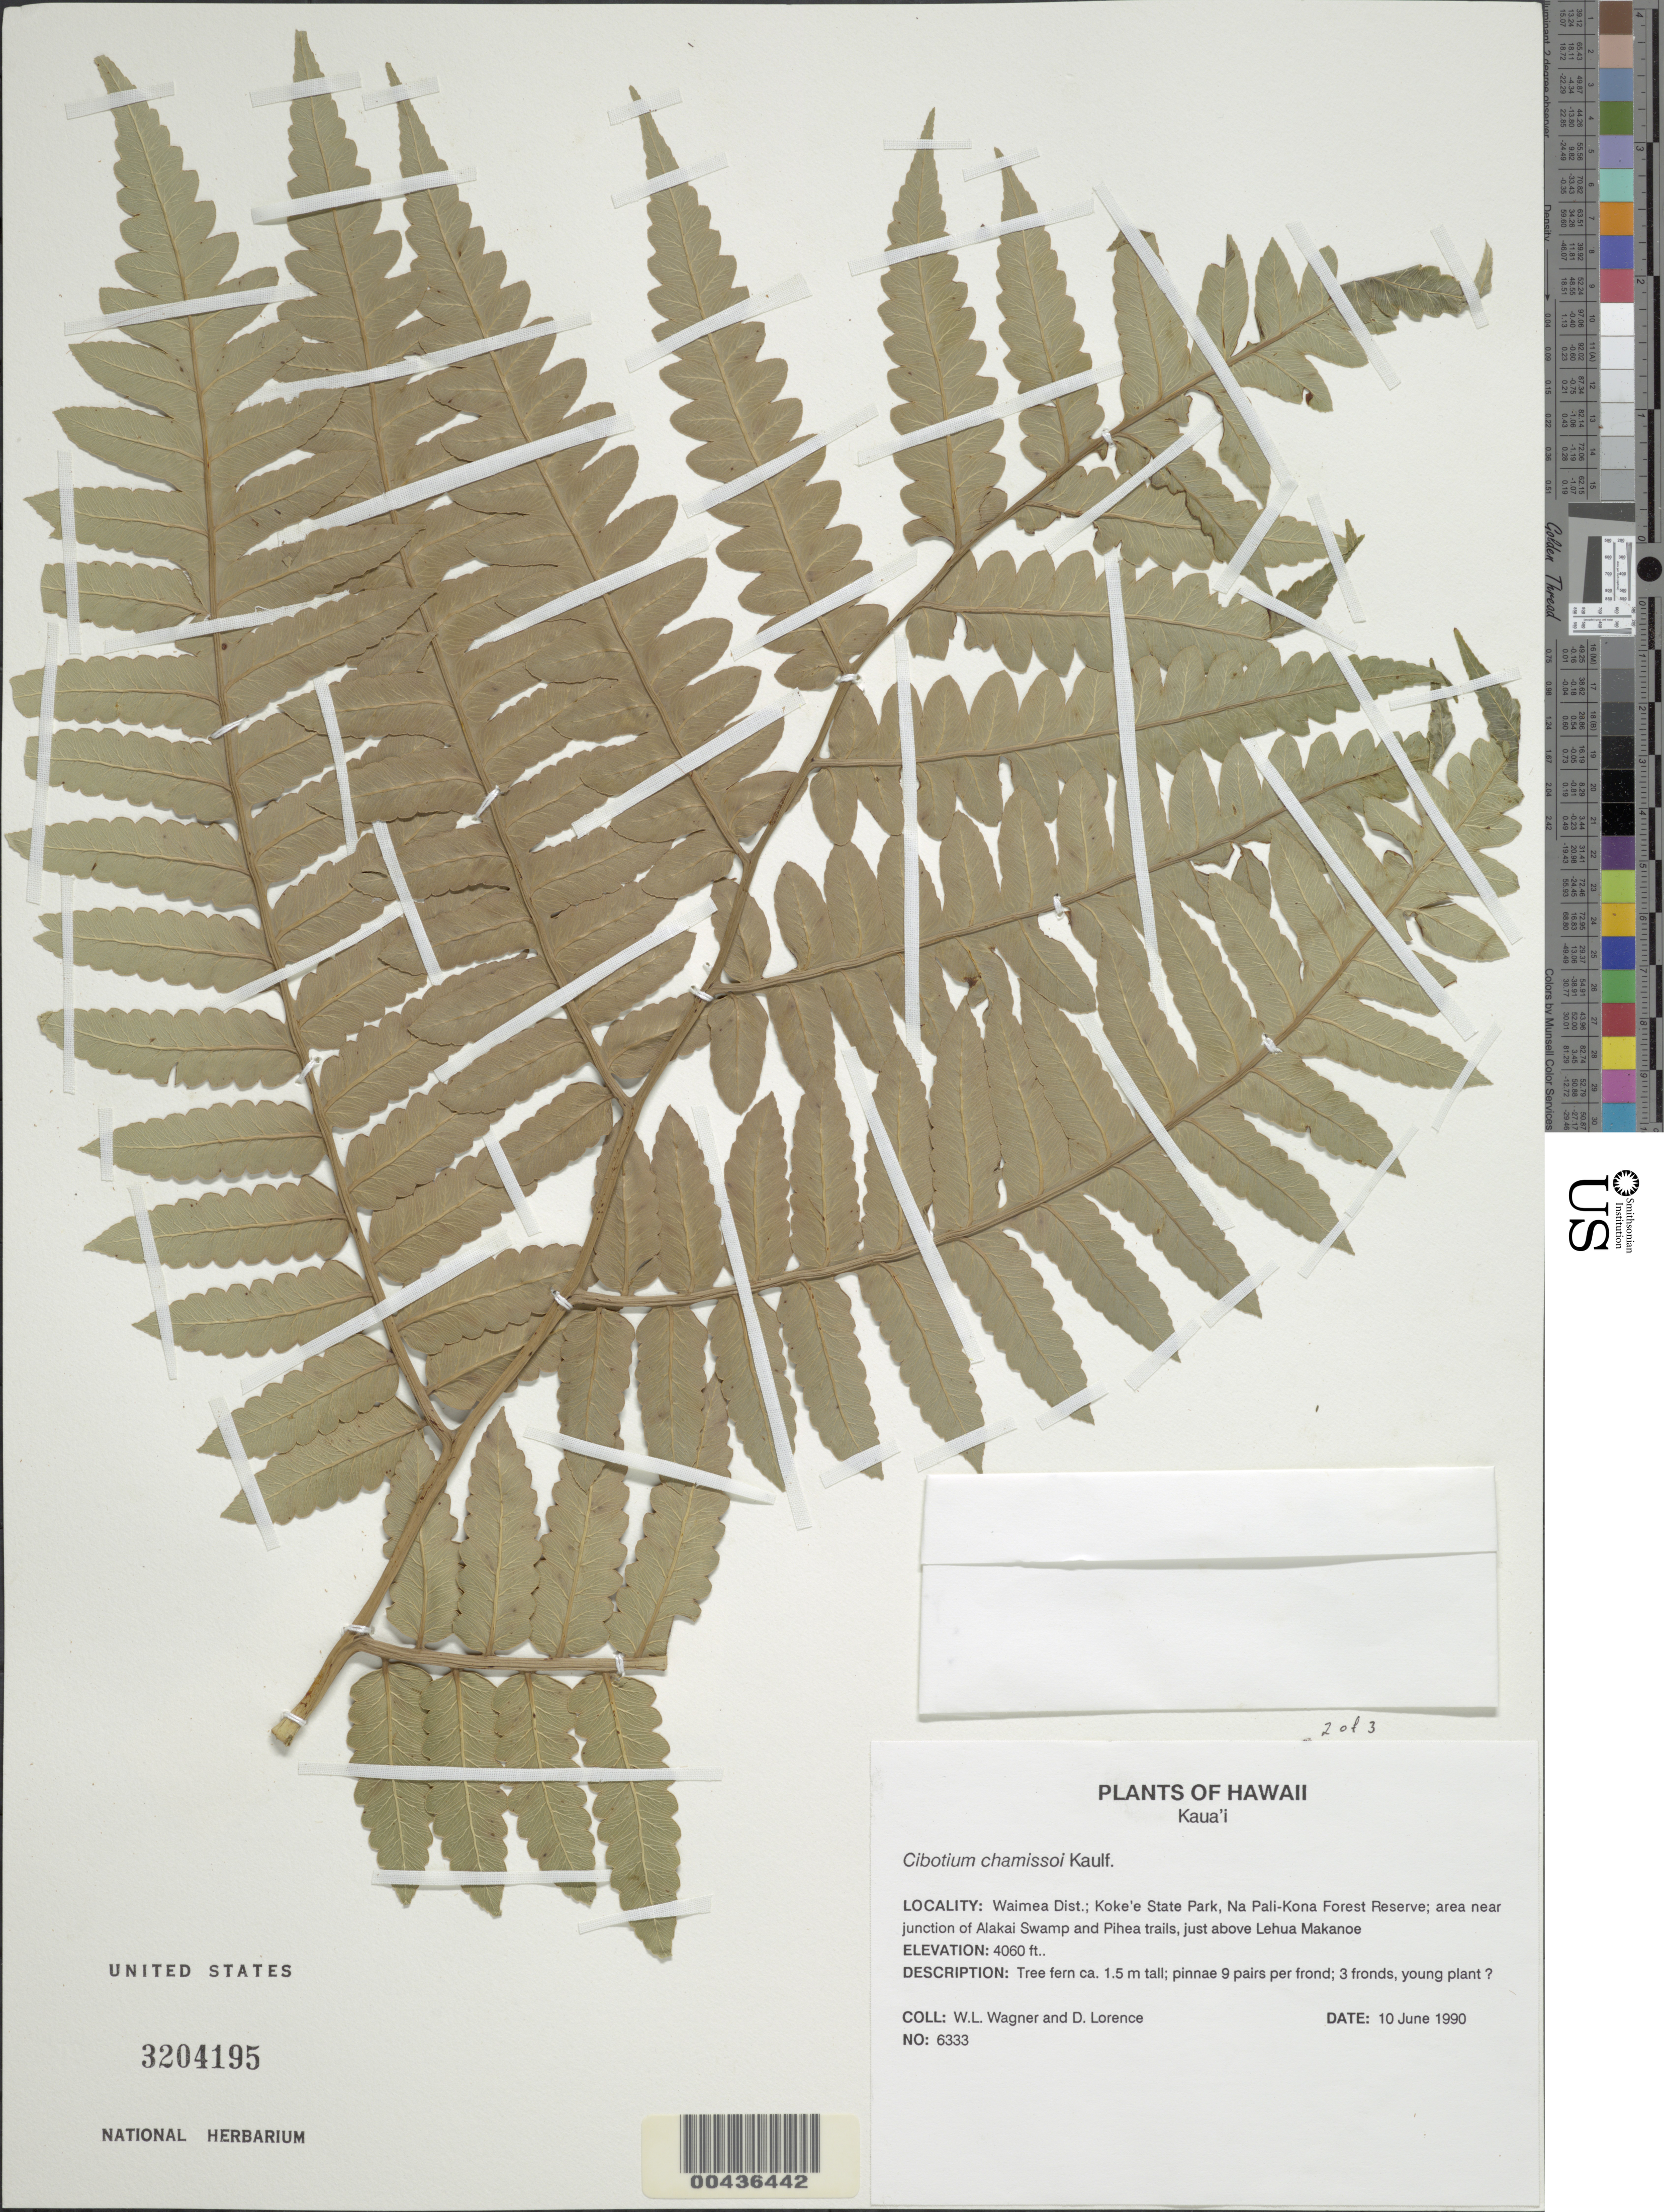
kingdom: Plantae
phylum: Tracheophyta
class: Polypodiopsida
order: Cyatheales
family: Cibotiaceae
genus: Cibotium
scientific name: Cibotium menziesii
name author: Hook.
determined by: Thomas, M. K., (BISH), Bernice P. Bishop Museum (UNITED STATES)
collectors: W. L. Wagner & D. Lorence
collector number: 6333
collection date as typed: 10 Jun 1990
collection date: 1990-06-10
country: United States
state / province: Hawaii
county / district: Kauai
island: Kaua'i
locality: Waimea Dist.; Koke'e State Park, Na Pali-Kona Forest Reserve; area near junction of Alakai Swamp and Pihea trails, just above..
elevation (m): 1237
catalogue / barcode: US 3204195